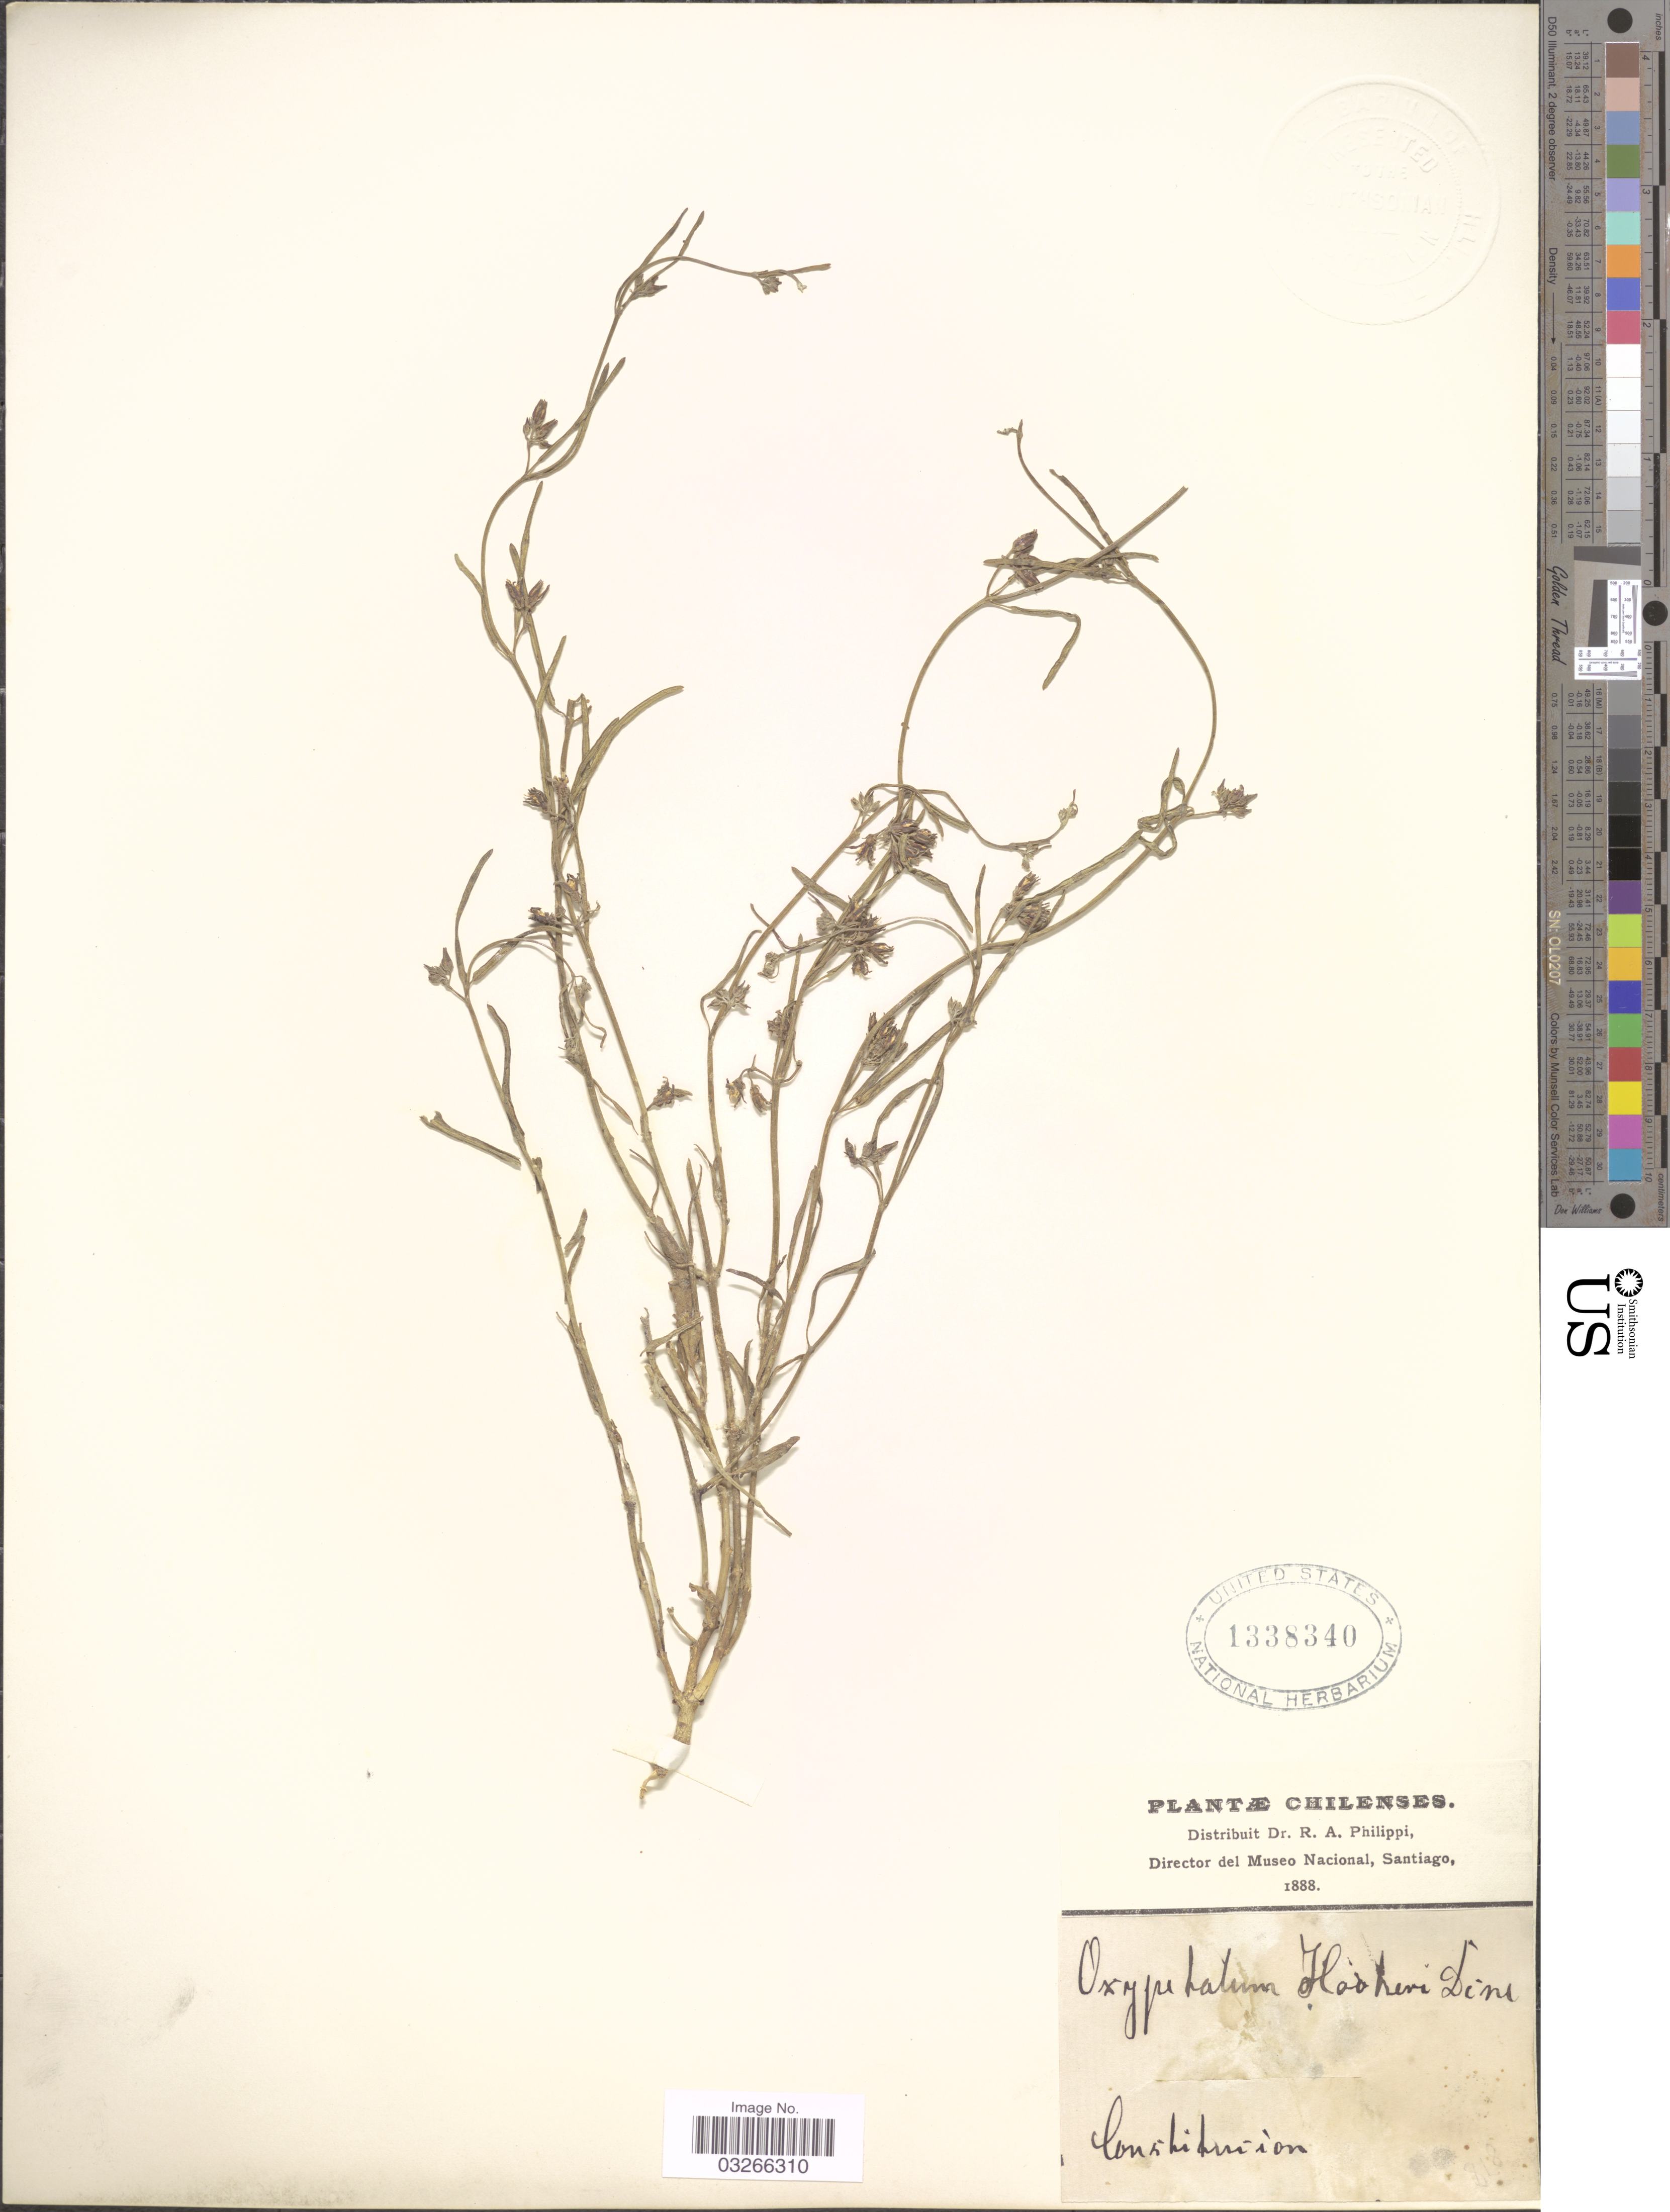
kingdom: Plantae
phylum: Tracheophyta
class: Magnoliopsida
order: Gentianales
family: Apocynaceae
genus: Oxypetalum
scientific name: Oxypetalum hookeri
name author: Decne.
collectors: ex. herb. R.A. Philippi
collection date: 1888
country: Chile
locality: Constitucion.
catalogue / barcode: US 1338340